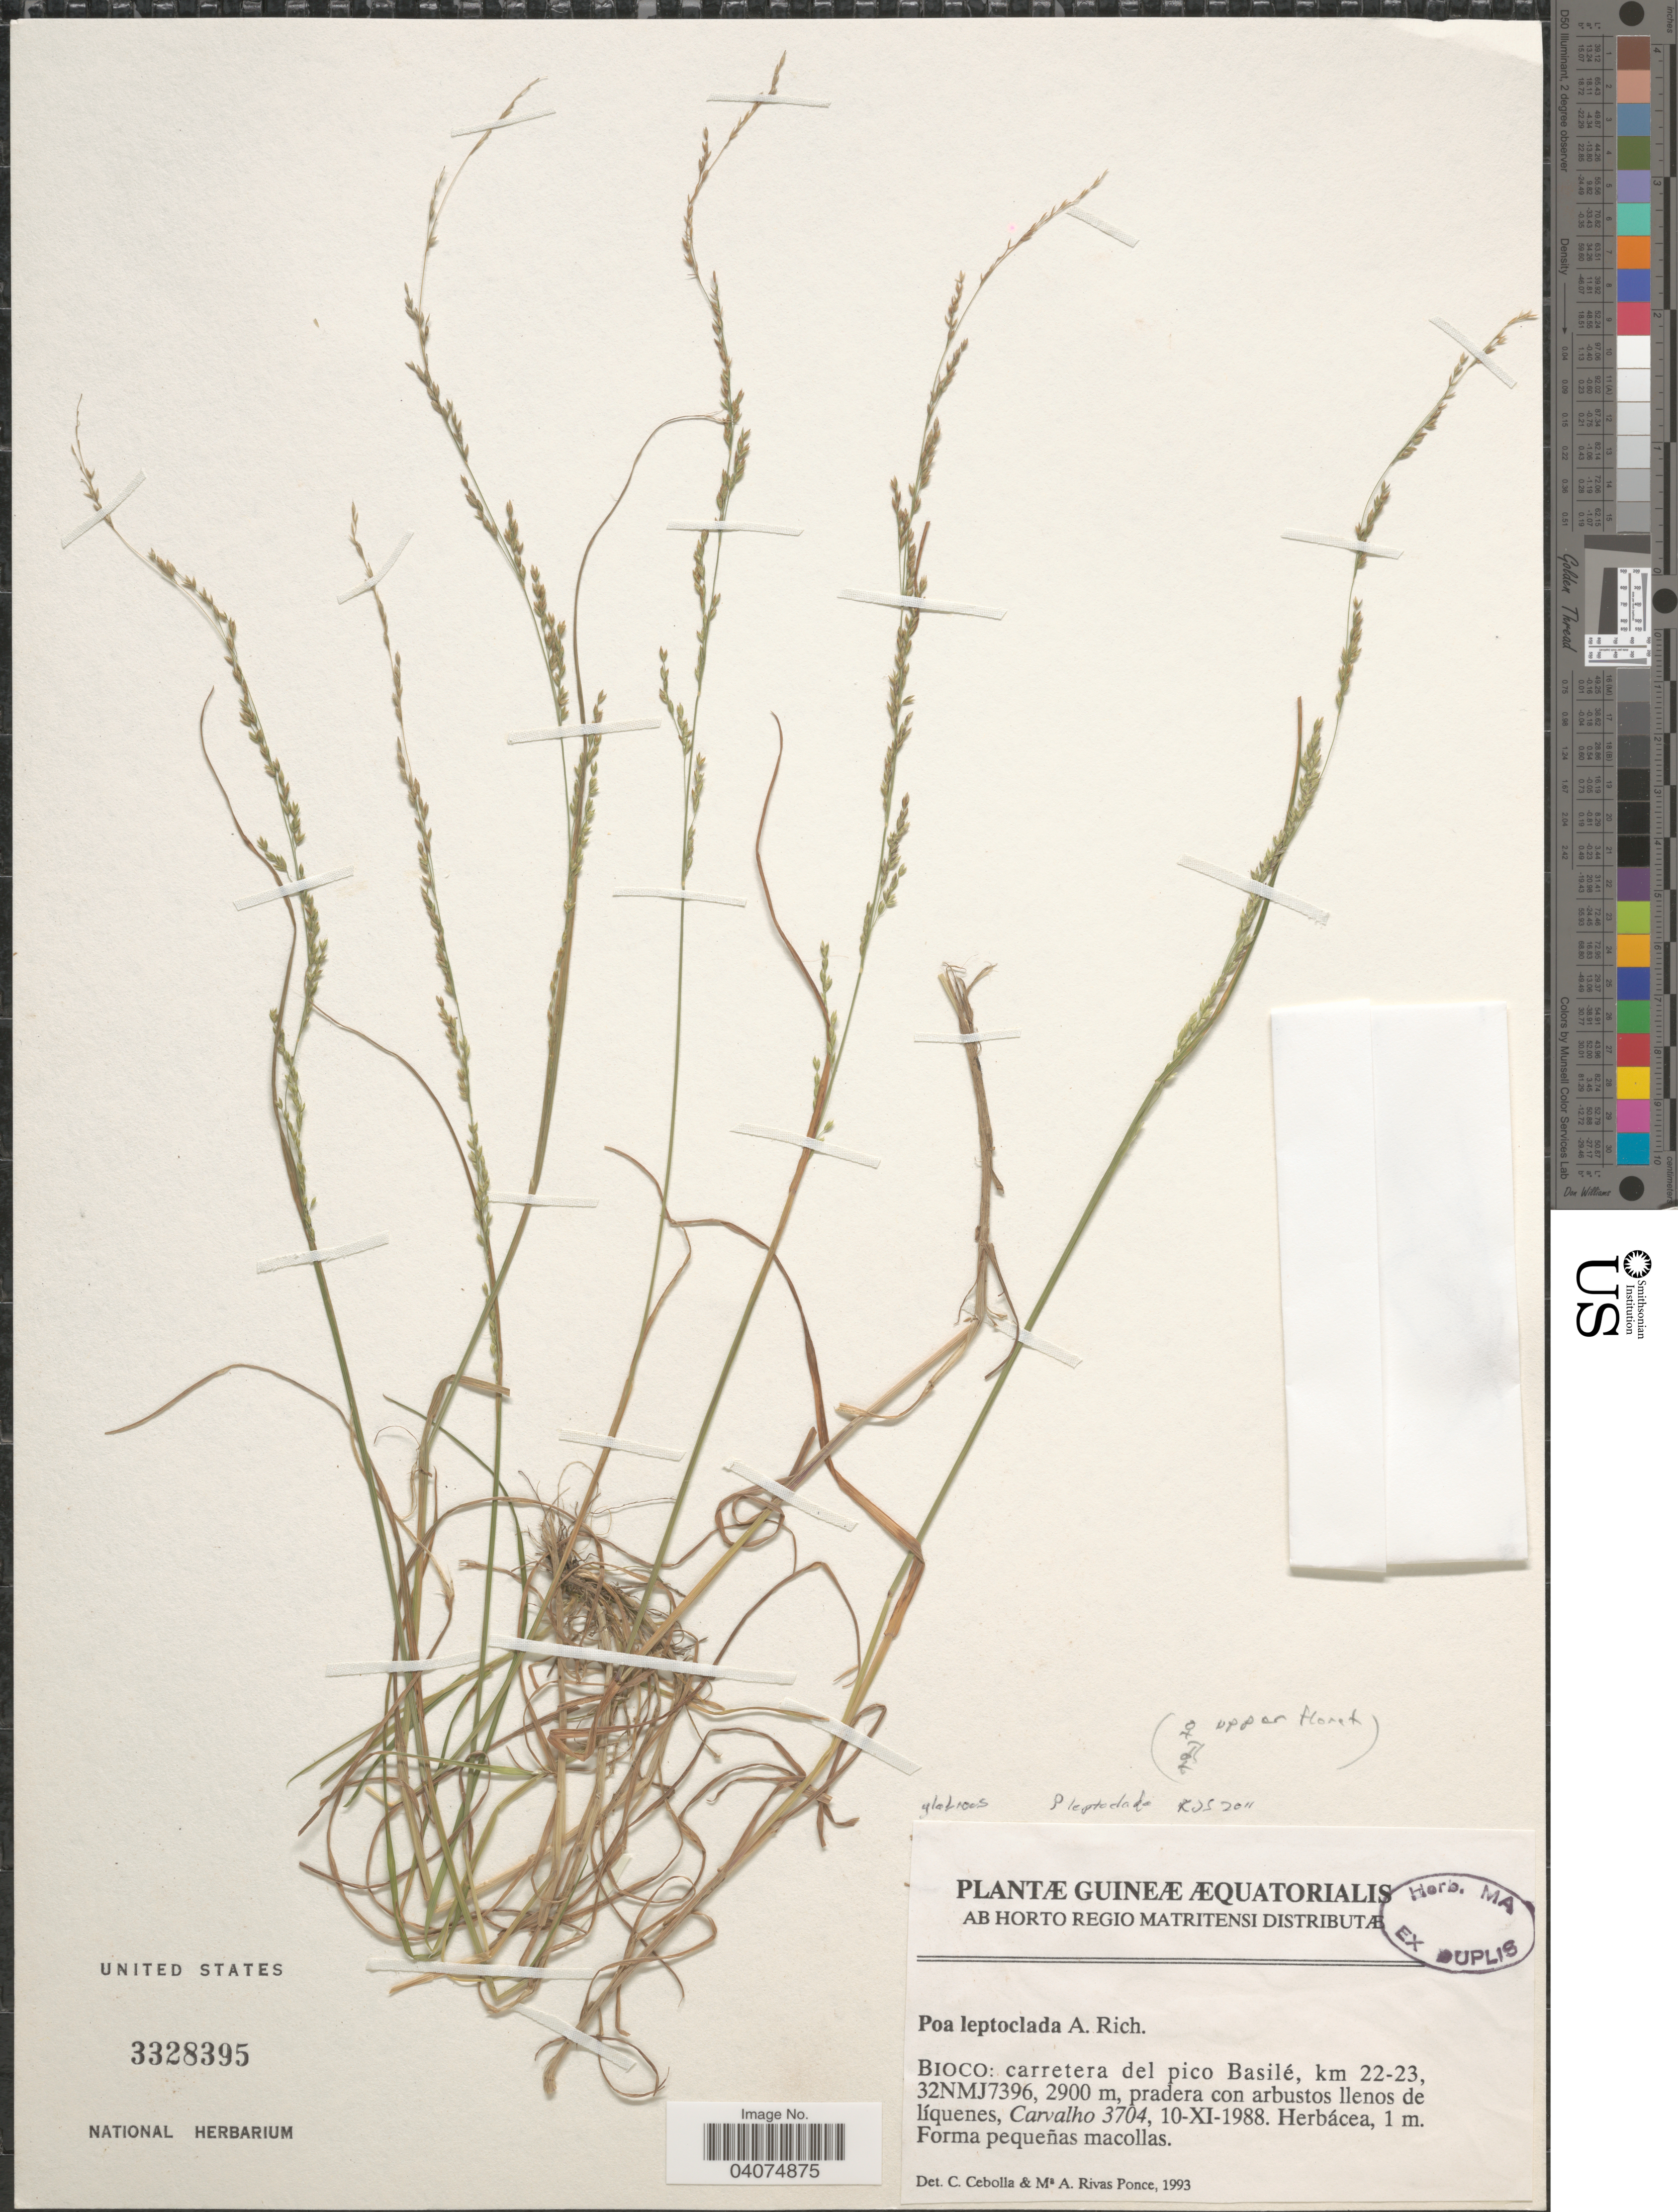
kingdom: Plantae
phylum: Tracheophyta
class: Liliopsida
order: Poales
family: Poaceae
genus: Poa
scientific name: Poa leptoclada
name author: Hochst. ex A. Rich.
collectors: Carvalho, --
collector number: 3704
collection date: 1988-11-10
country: Equatorial Guinea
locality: Bioco: carretera del pico Basilé, km 22-23, 32NMJ7396.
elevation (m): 2900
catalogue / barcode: US 3328395